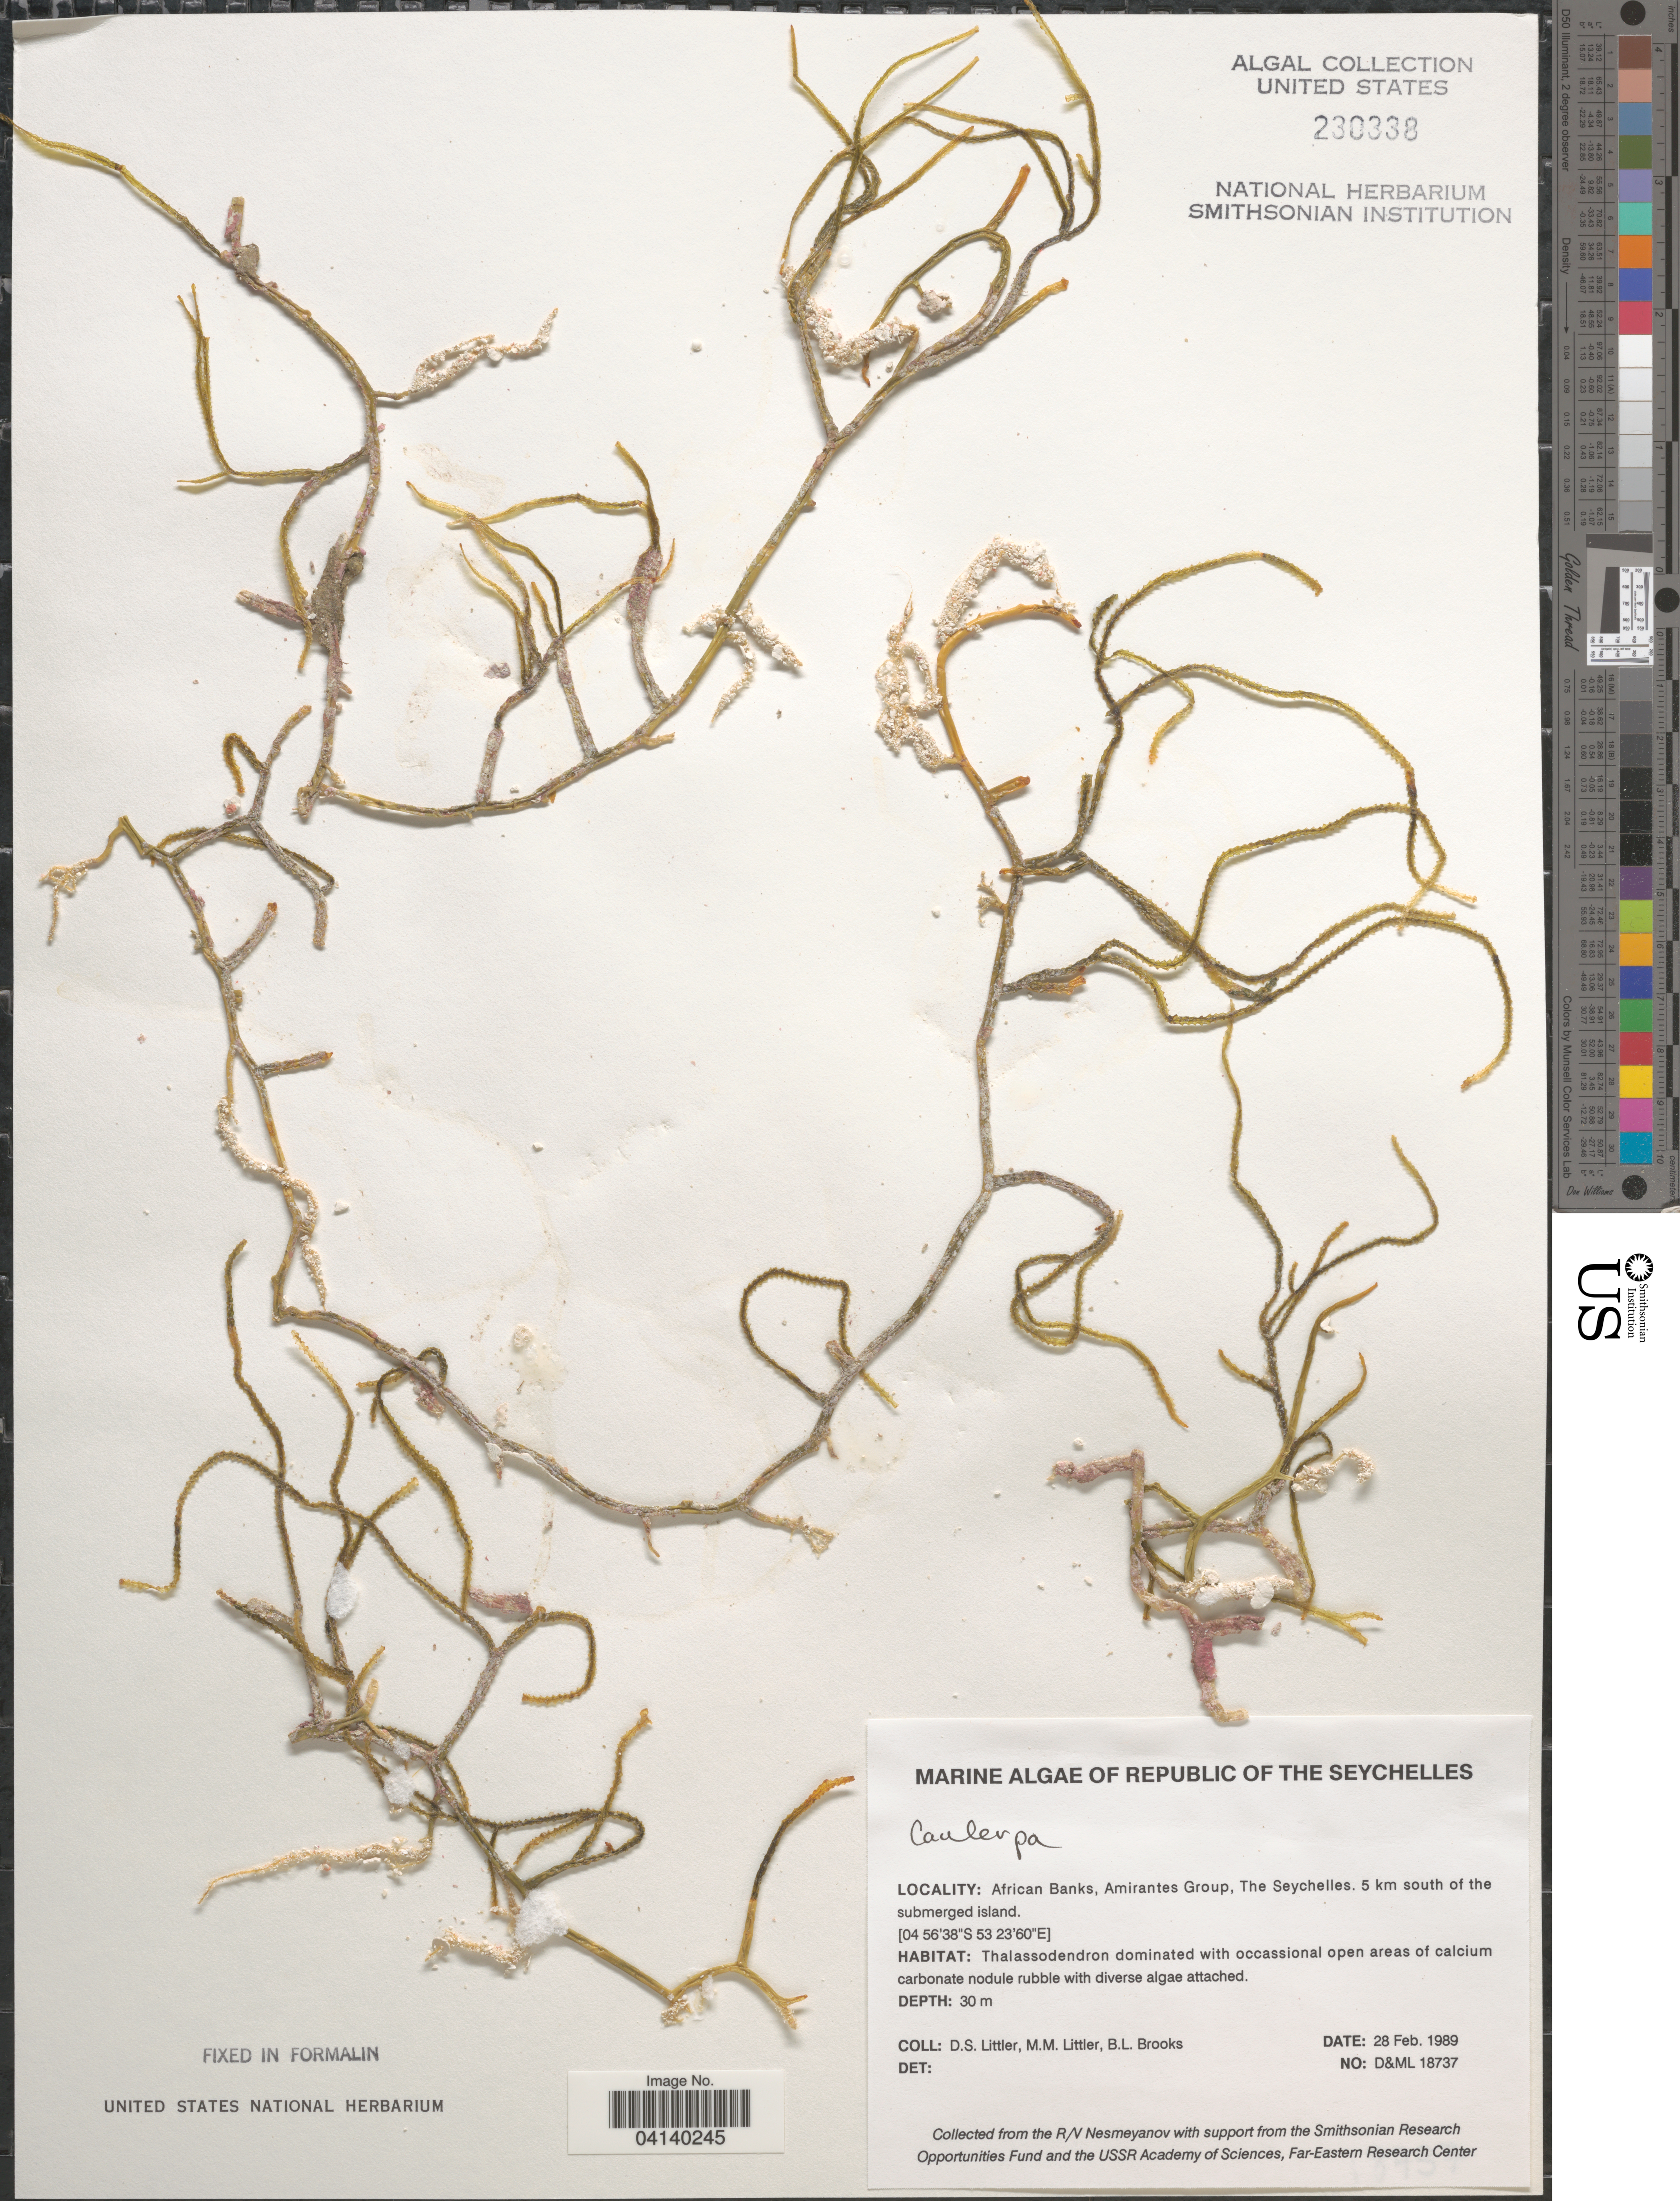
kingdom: Plantae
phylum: Chlorophyta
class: Ulvophyceae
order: Bryopsidales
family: Caulerpaceae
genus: Caulerpa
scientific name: Caulerpa sp.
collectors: D. S. Littler & B. Brooks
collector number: D&ML18737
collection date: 1989-02-28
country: Seychelles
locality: Republic of the Seychelles. African Banks, Amirantes Group. 5 km south of the submerged island.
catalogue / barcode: US 230338